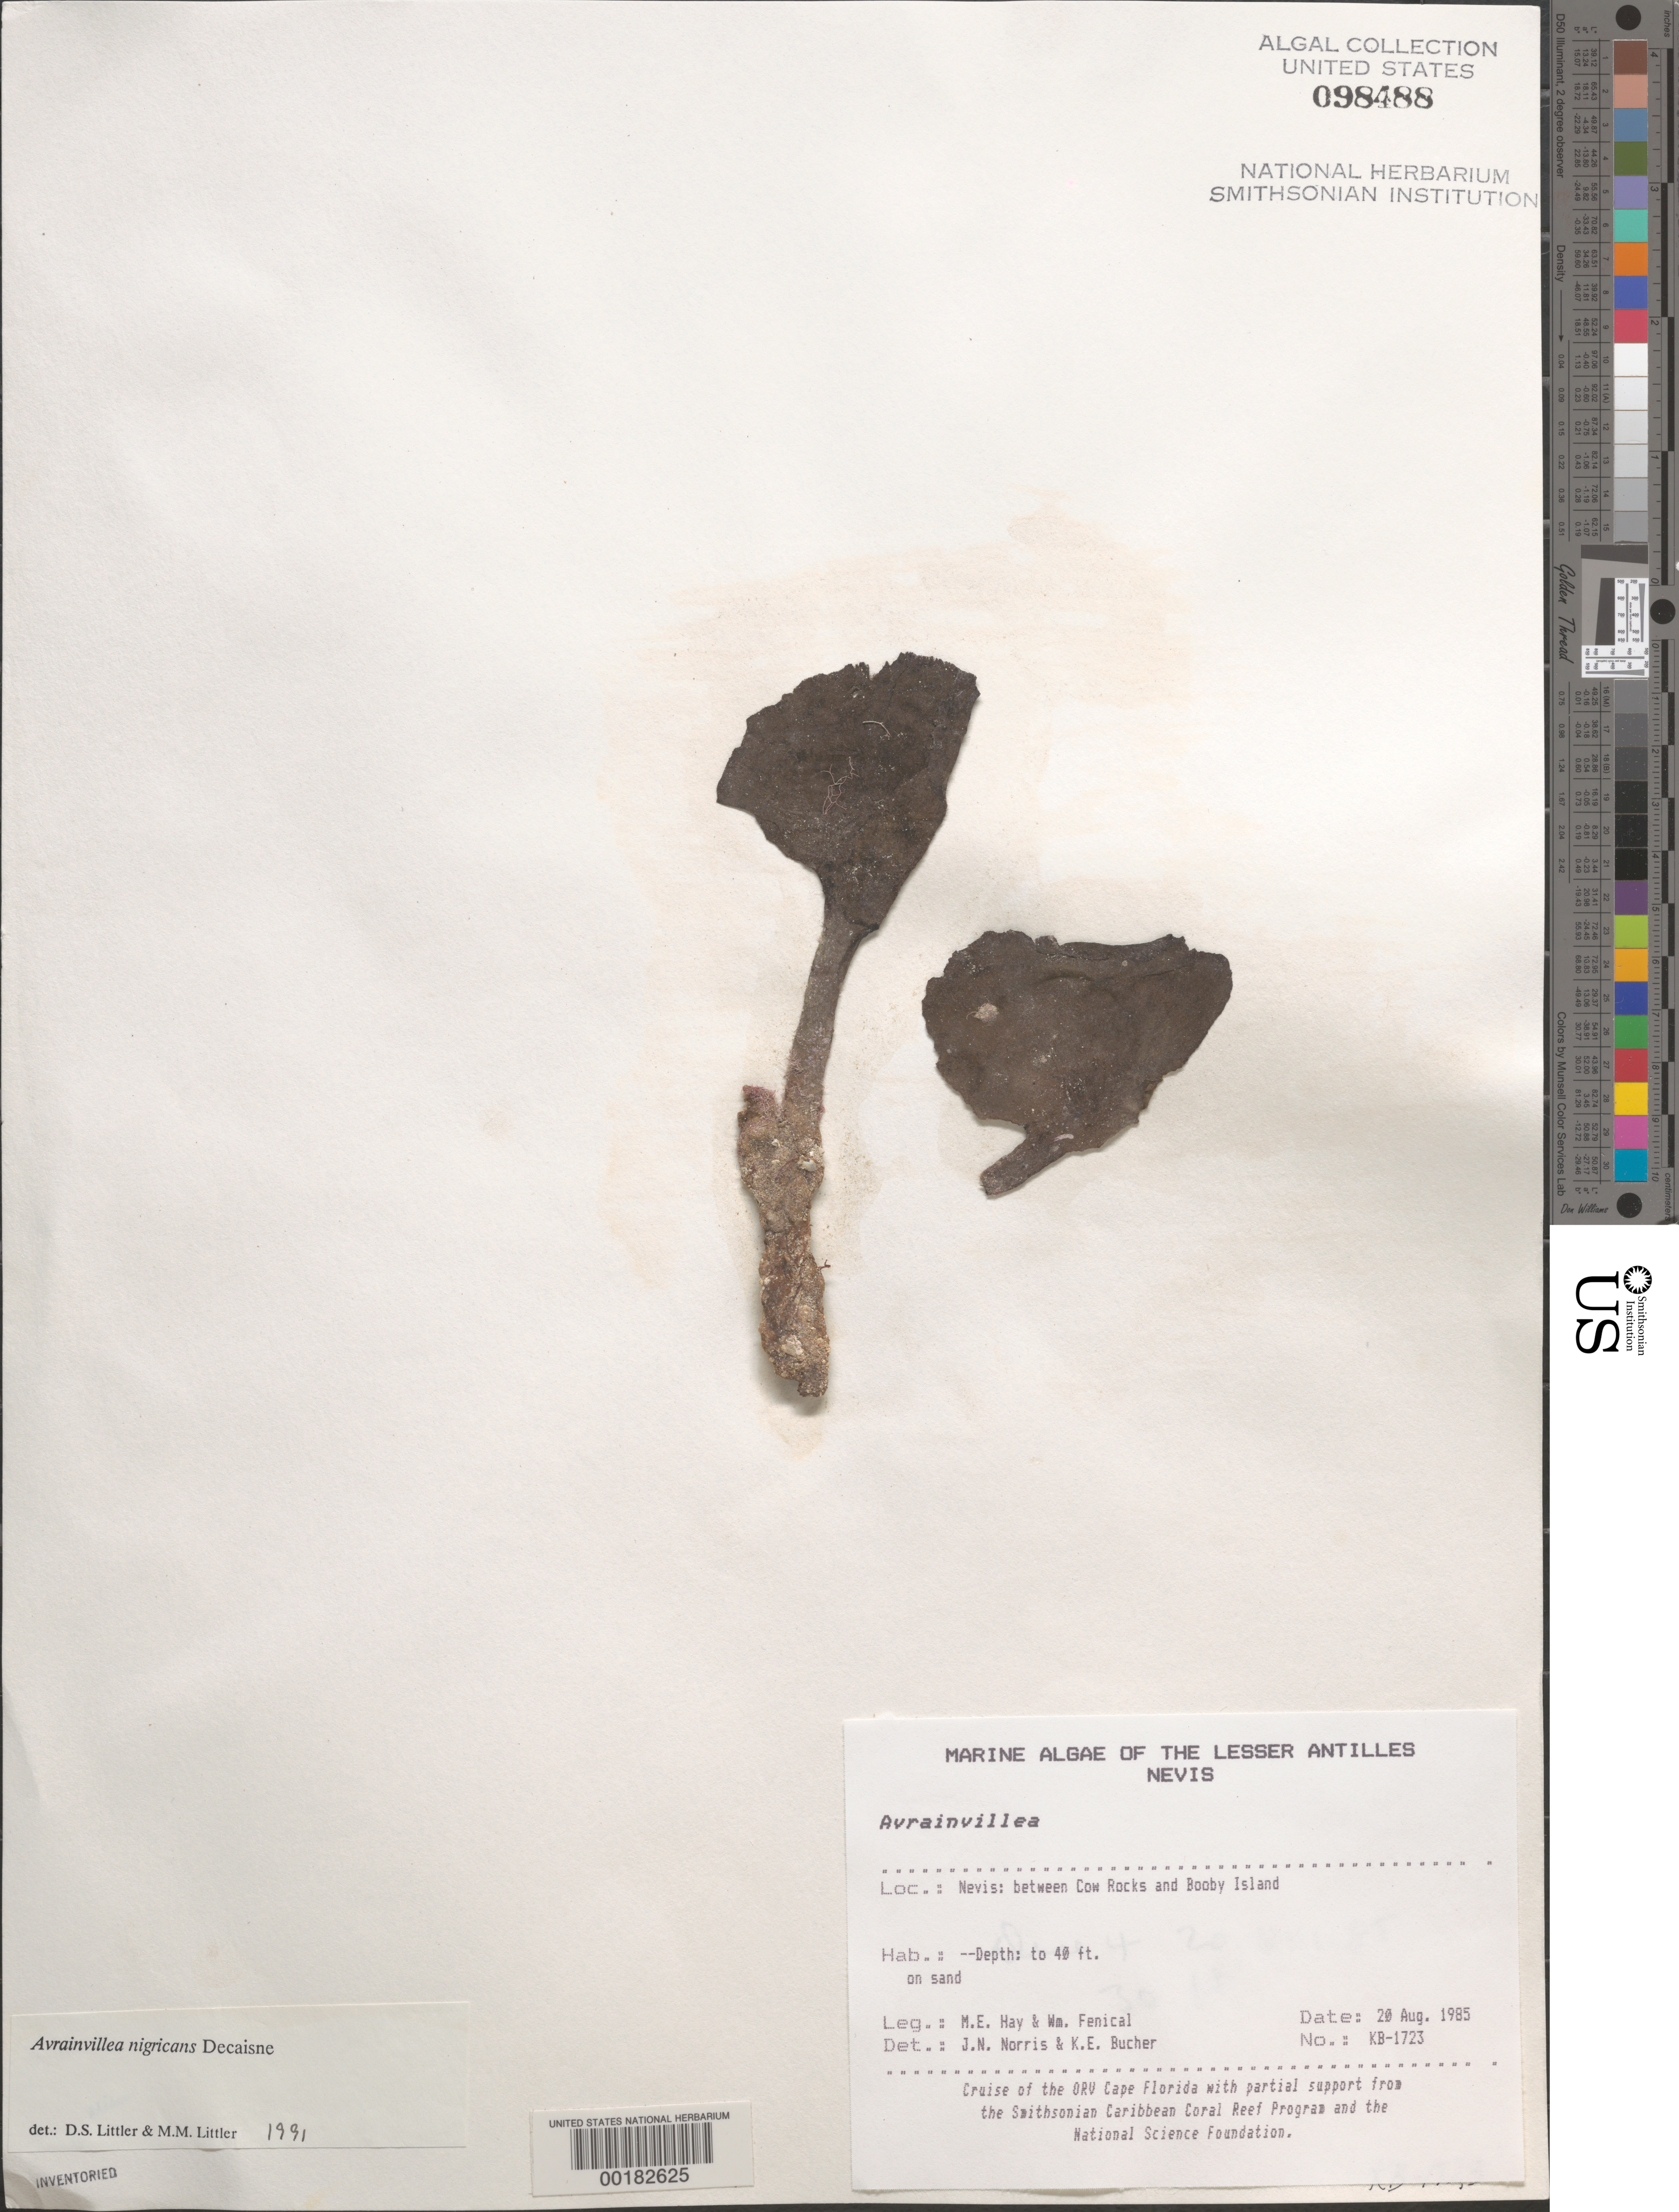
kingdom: Plantae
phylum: Chlorophyta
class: Ulvophyceae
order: Bryopsidales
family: Dichotomosiphonaceae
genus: Avrainvillea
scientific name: Avrainvillea nigricans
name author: Decne.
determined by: Littler, D. S.; Littler, M. M.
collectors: M. E. Hay & W. Fenical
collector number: KB-1723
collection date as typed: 20 Aug 1985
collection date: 1985-08-20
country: St. Christopher-Nevis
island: Nevis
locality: Between Cow Rocks and Booby Island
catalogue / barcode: US 98488